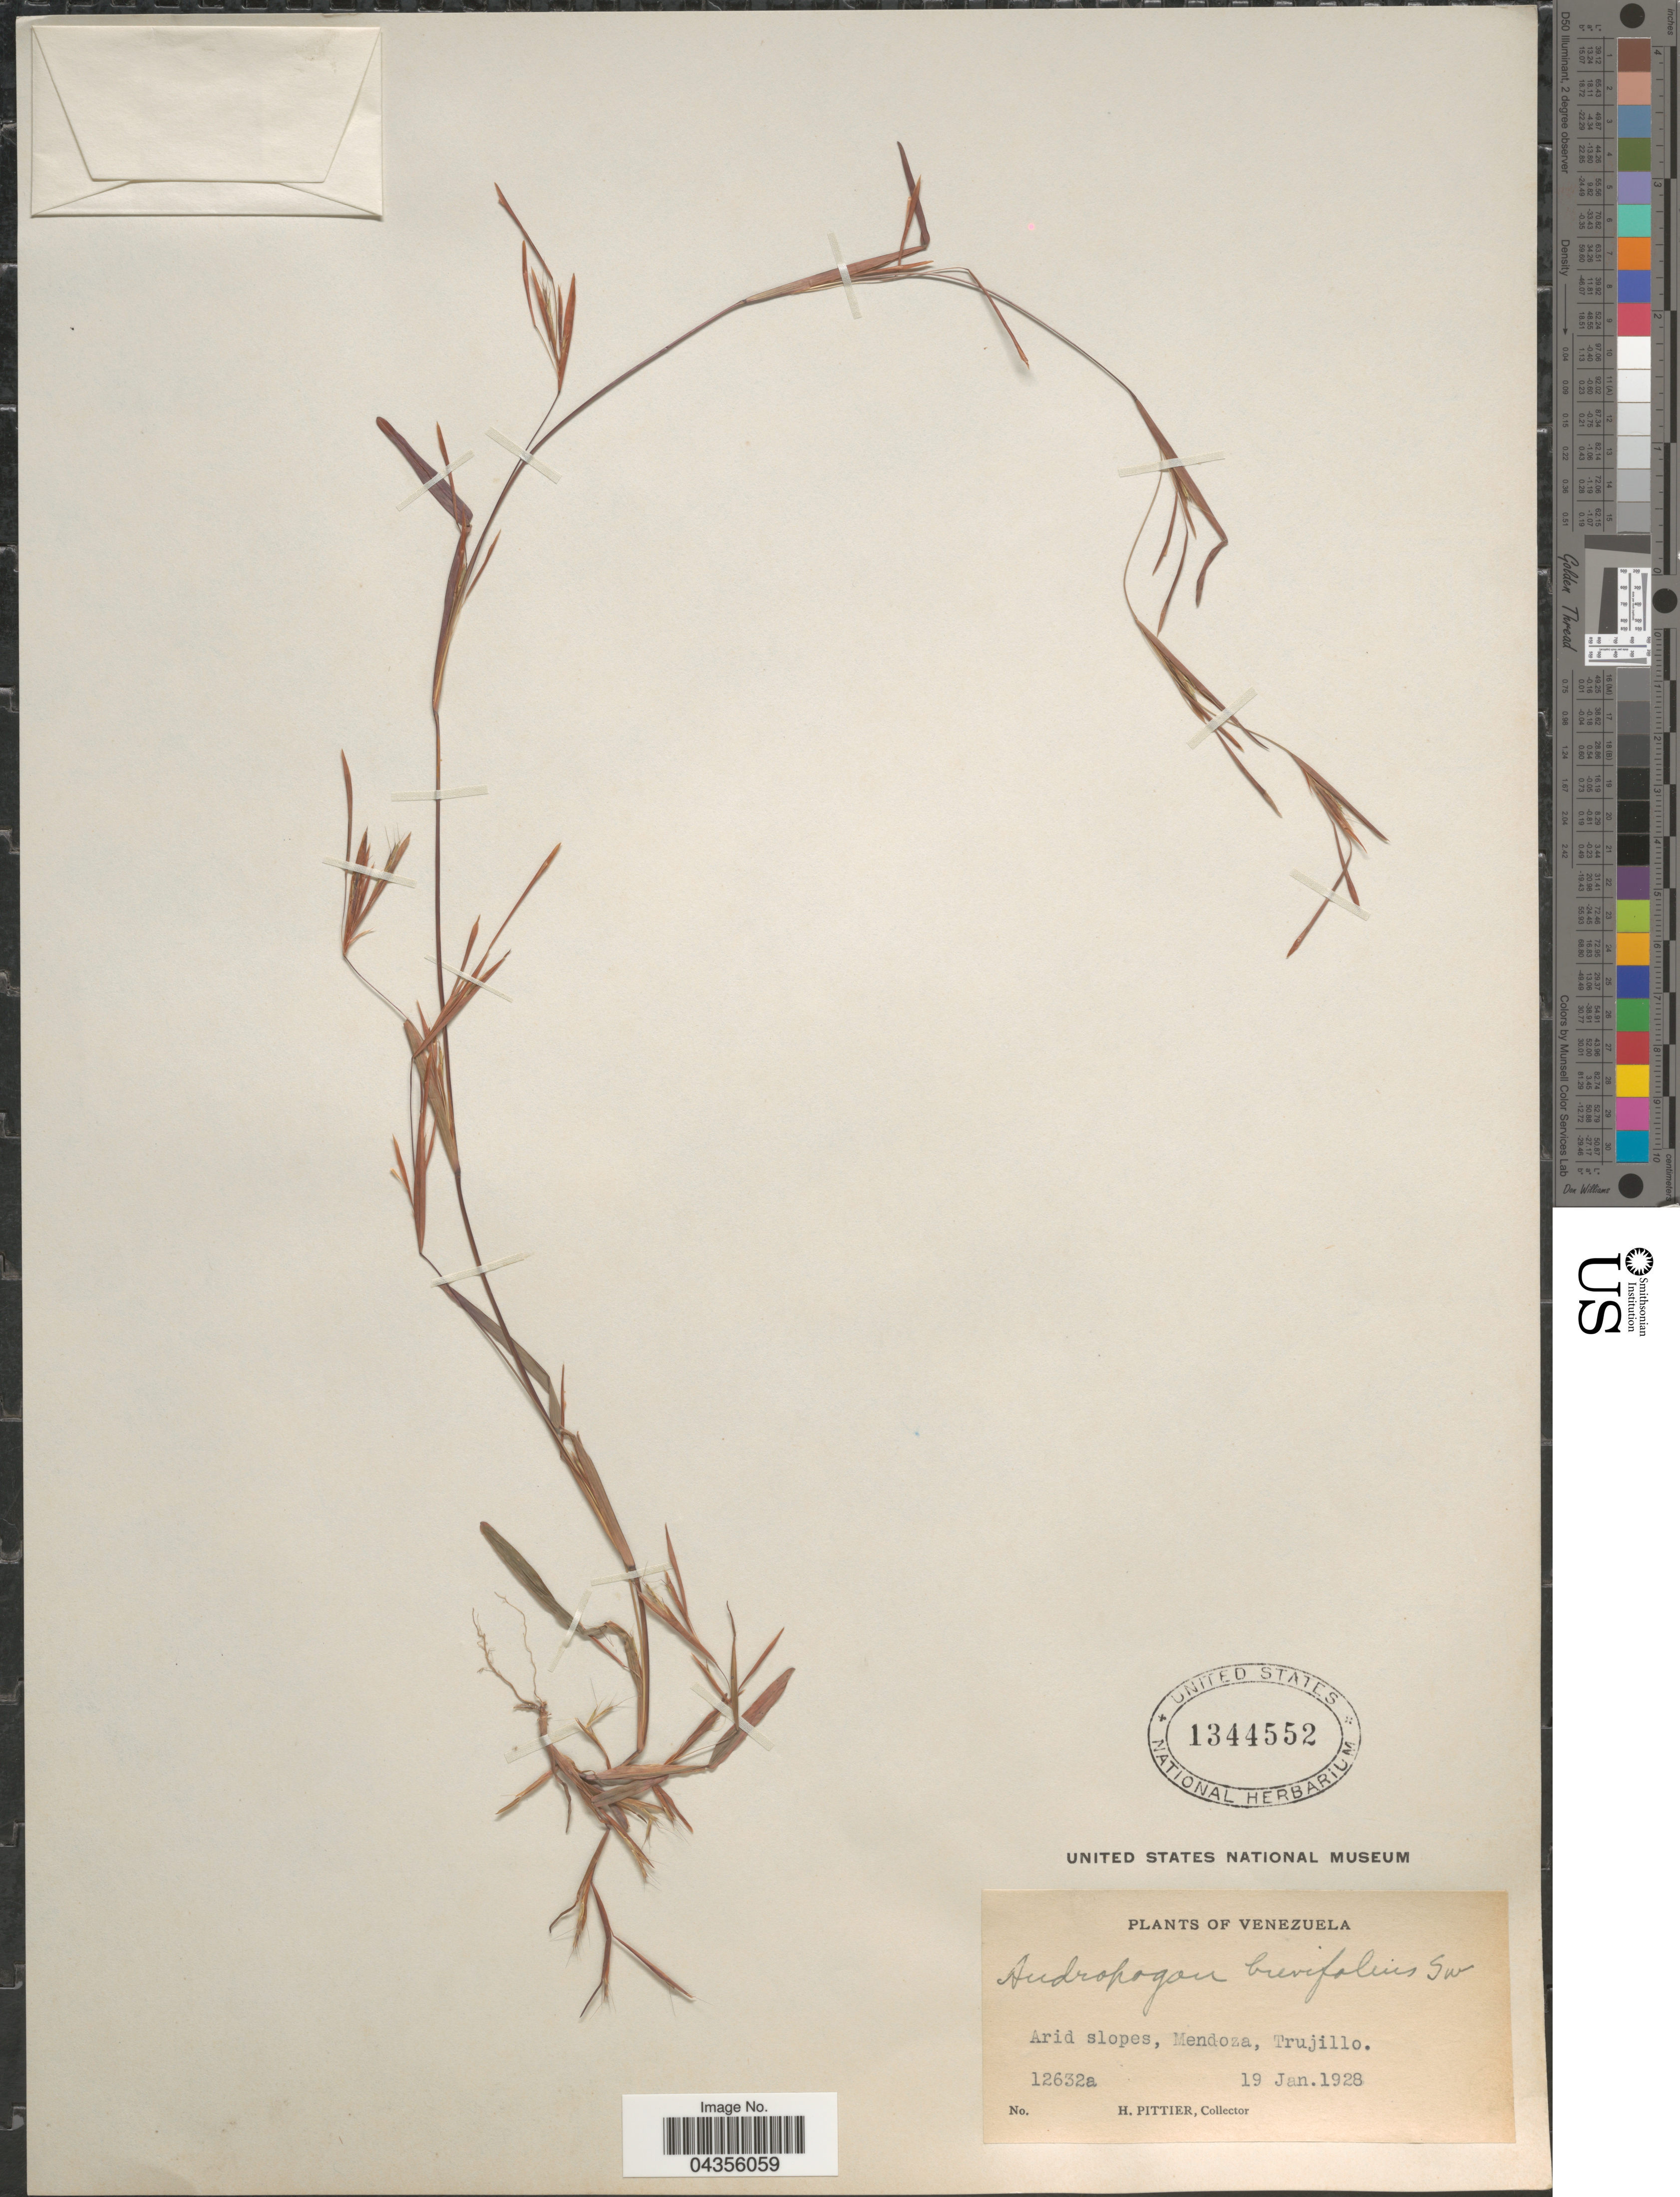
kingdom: Plantae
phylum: Tracheophyta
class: Liliopsida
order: Poales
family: Poaceae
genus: Schizachyrium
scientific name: Schizachyrium brevifolium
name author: (Sw.) Nees ex Büse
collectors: H. F. Pittier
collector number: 12632a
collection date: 1928-01-19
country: Venezuela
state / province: Trujillo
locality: Arid slopes, Mendoza.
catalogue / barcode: US 1344552